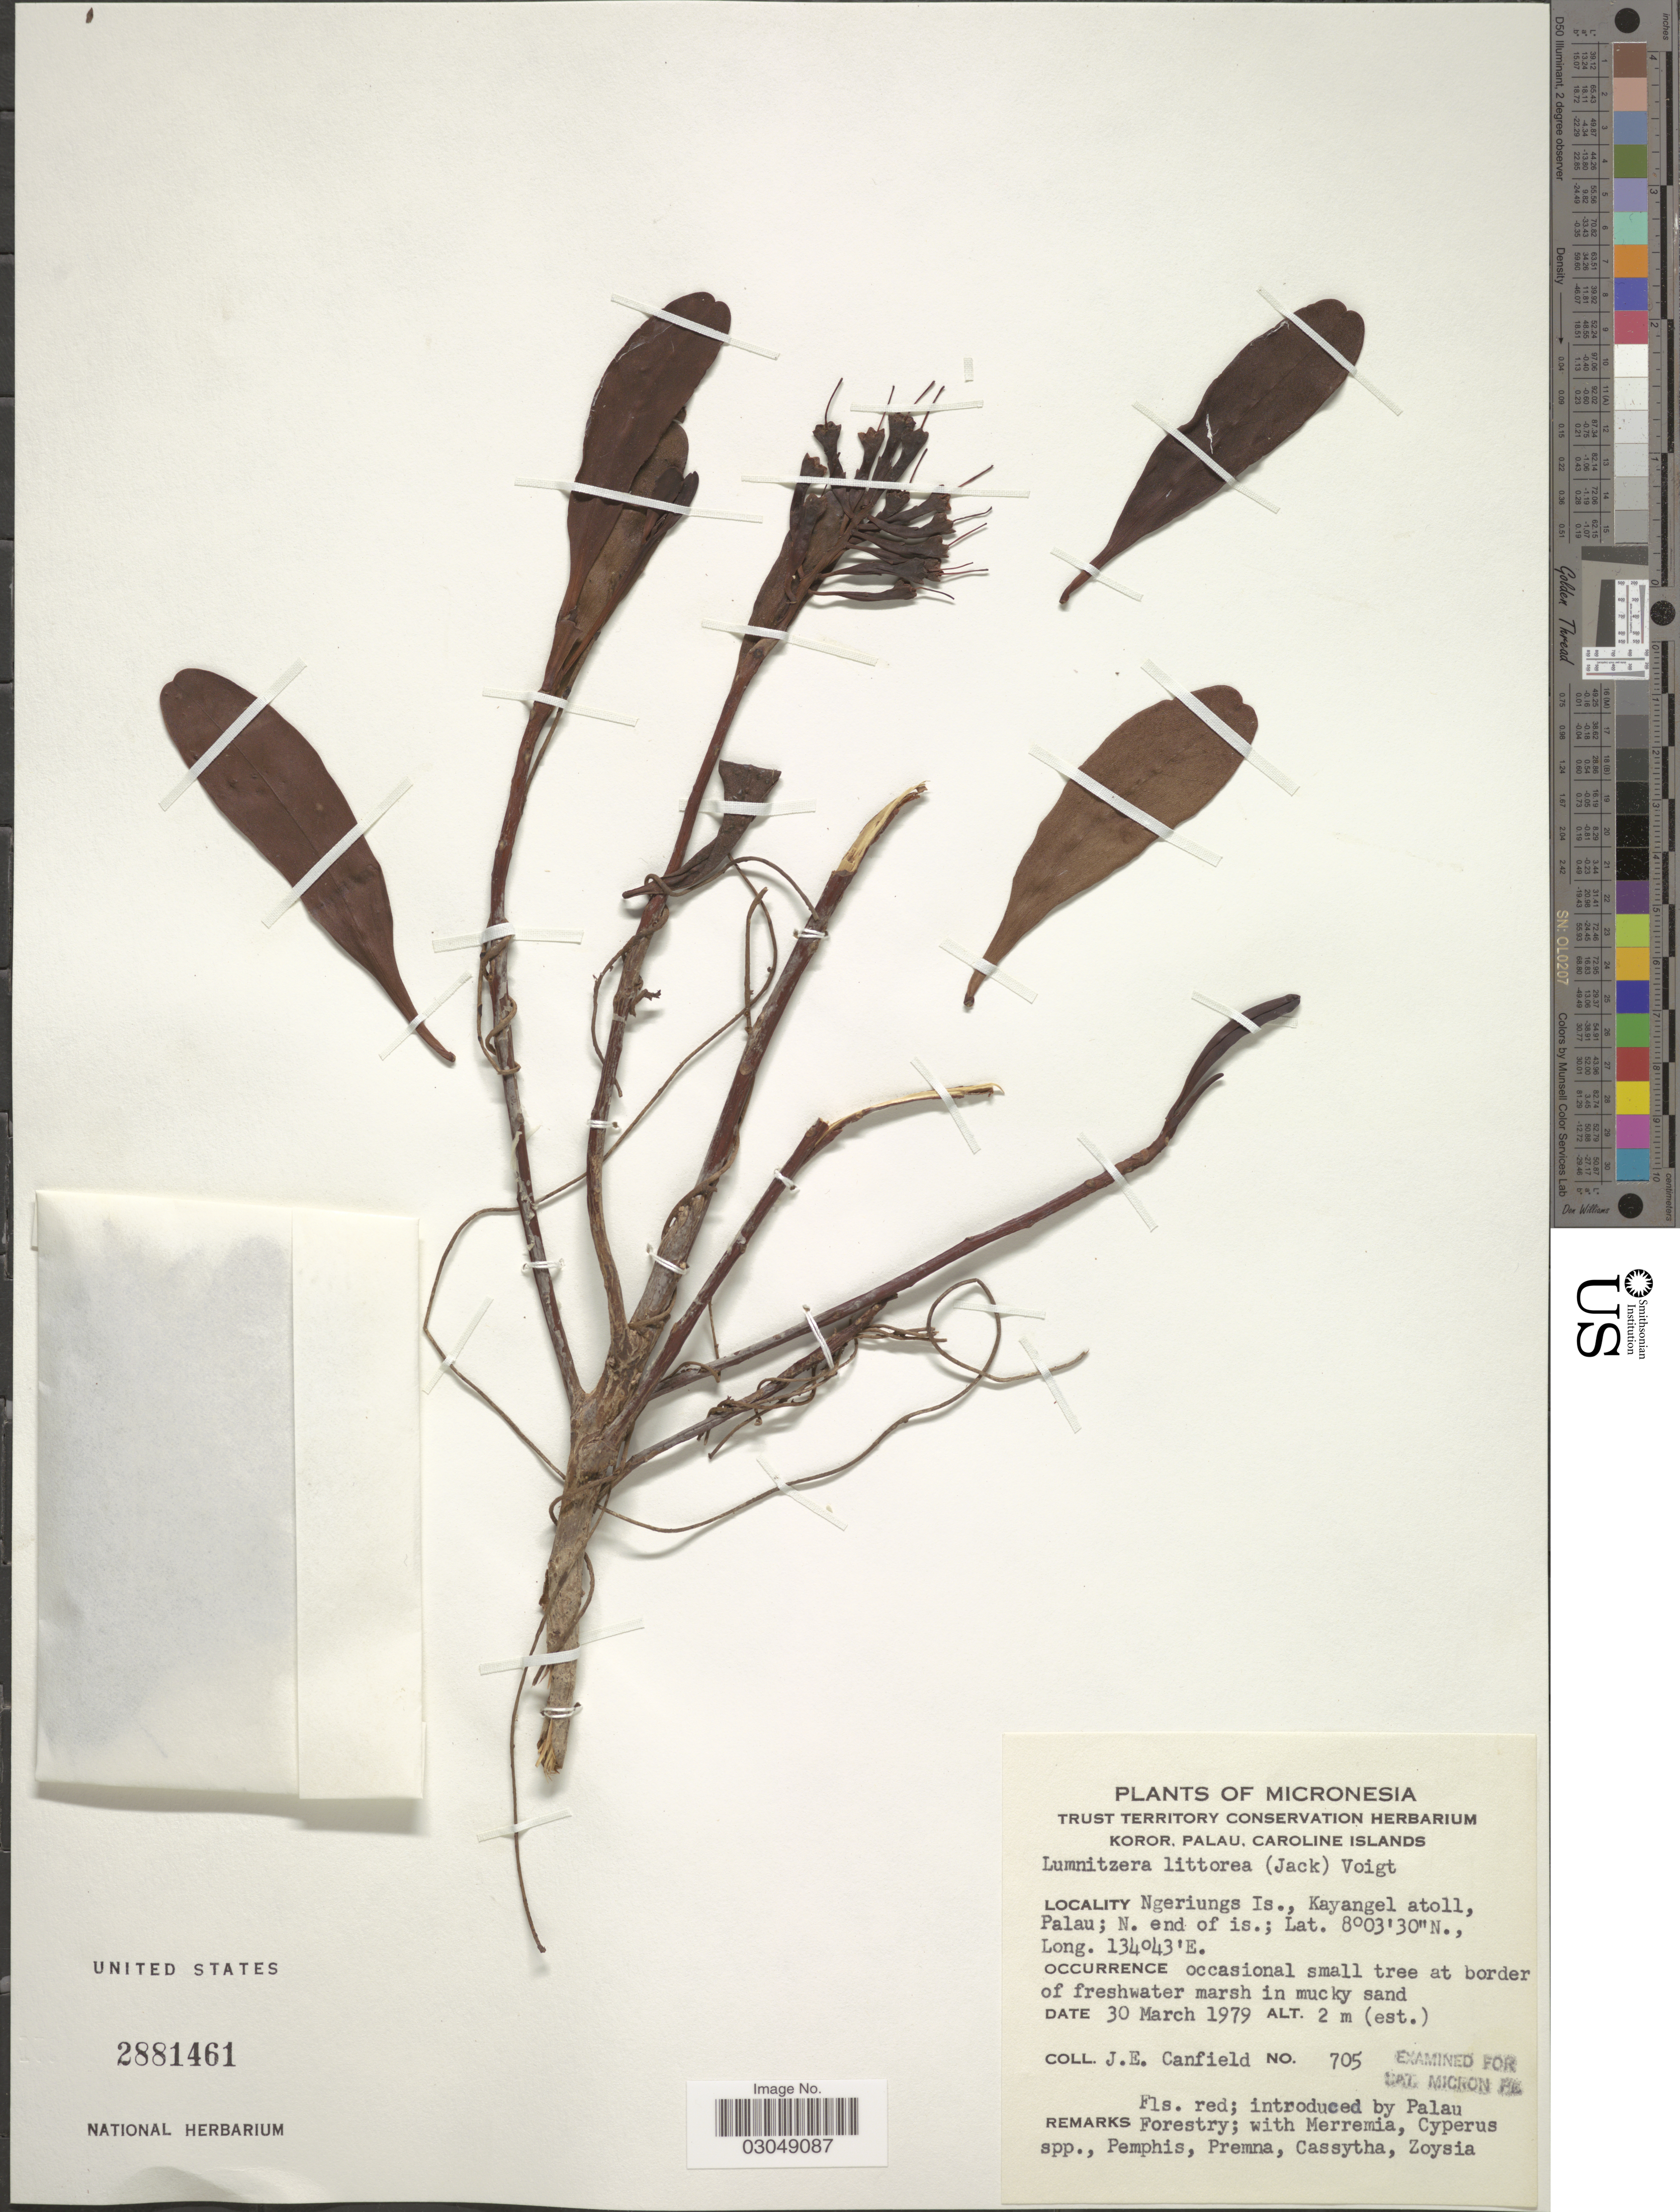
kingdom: Plantae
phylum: Tracheophyta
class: Magnoliopsida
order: Myrtales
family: Combretaceae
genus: Lumnitzera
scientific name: Lumnitzera littorea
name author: (Jack) Voight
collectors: J. E. Canfield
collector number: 705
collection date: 1979-03-30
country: Palau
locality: Micronesia. Koror, Palau, Caroline Islands. Ngeriungs Is., Kayangel atoll, Palau; N. end of is.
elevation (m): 2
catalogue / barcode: US 2881461